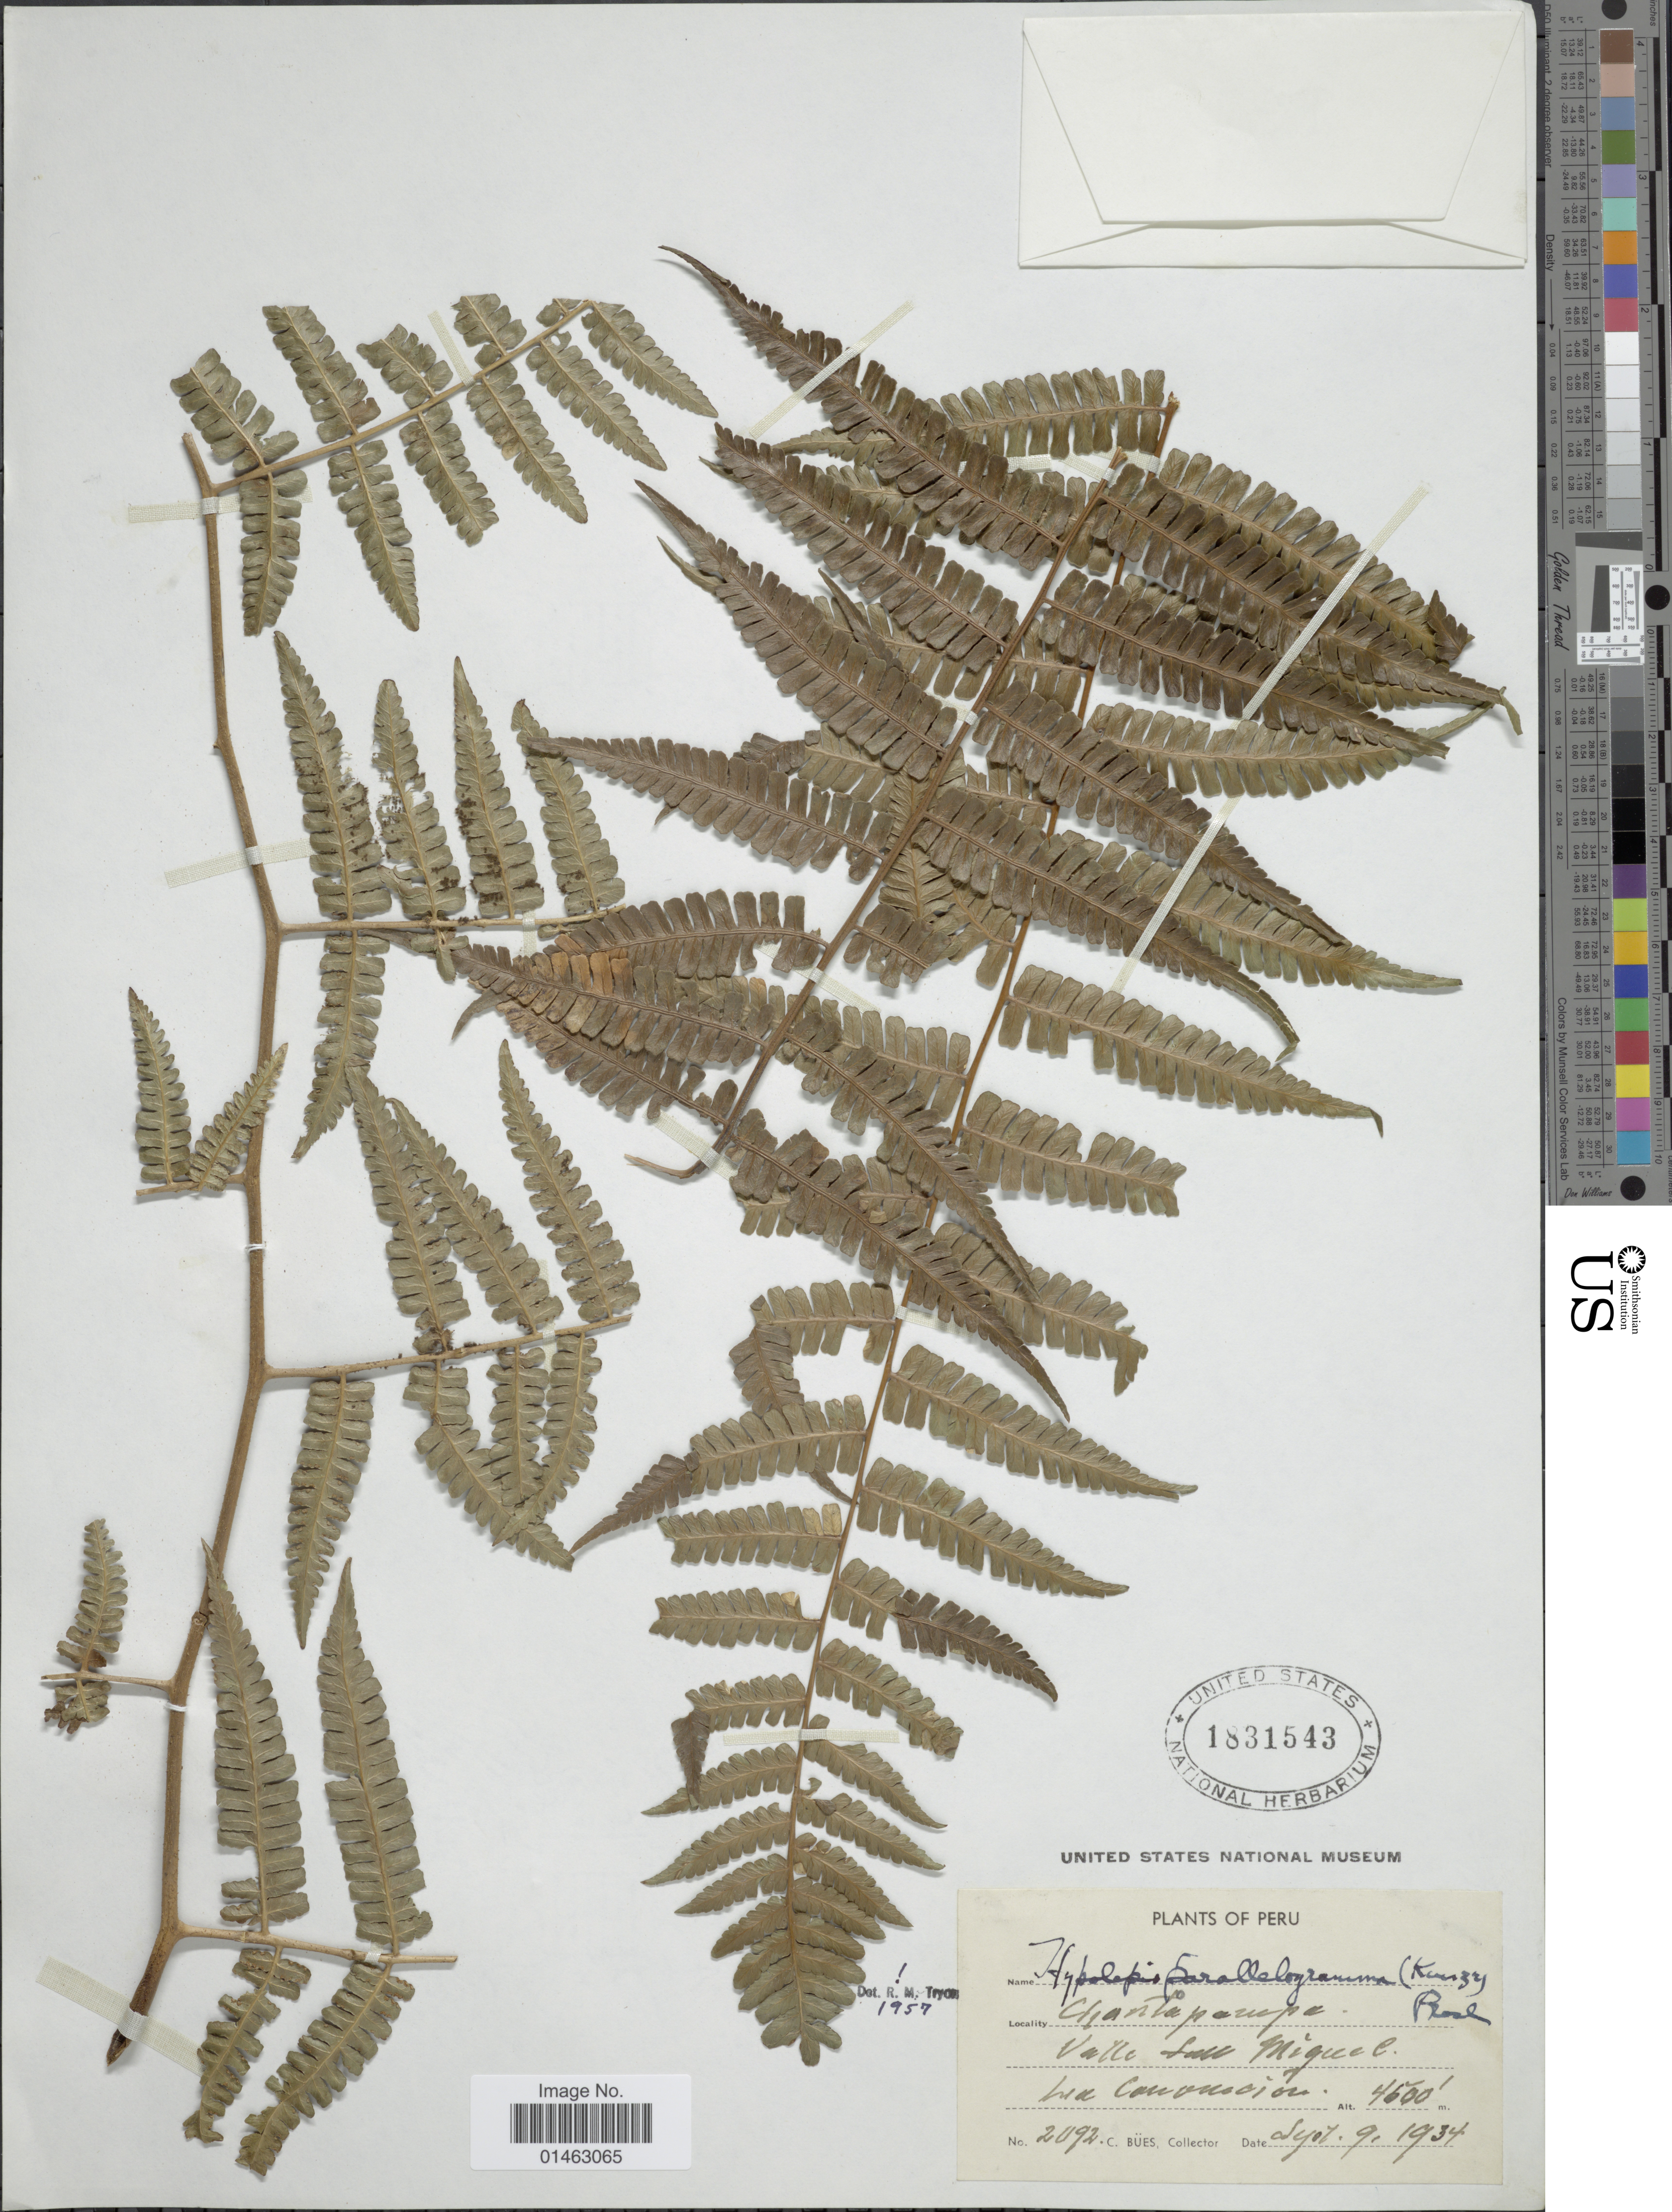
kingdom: Plantae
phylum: Tracheophyta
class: Polypodiopsida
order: Polypodiales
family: Dennstaedtiaceae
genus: Hypolepis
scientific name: Hypolepis parallelogramma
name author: (Kunze) C. Presl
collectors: C. Bues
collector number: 2092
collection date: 1934-09-09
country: Peru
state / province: Cusco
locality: Chontapampa. Valle San Miguel. La Convención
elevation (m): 4500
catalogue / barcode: US 1831543